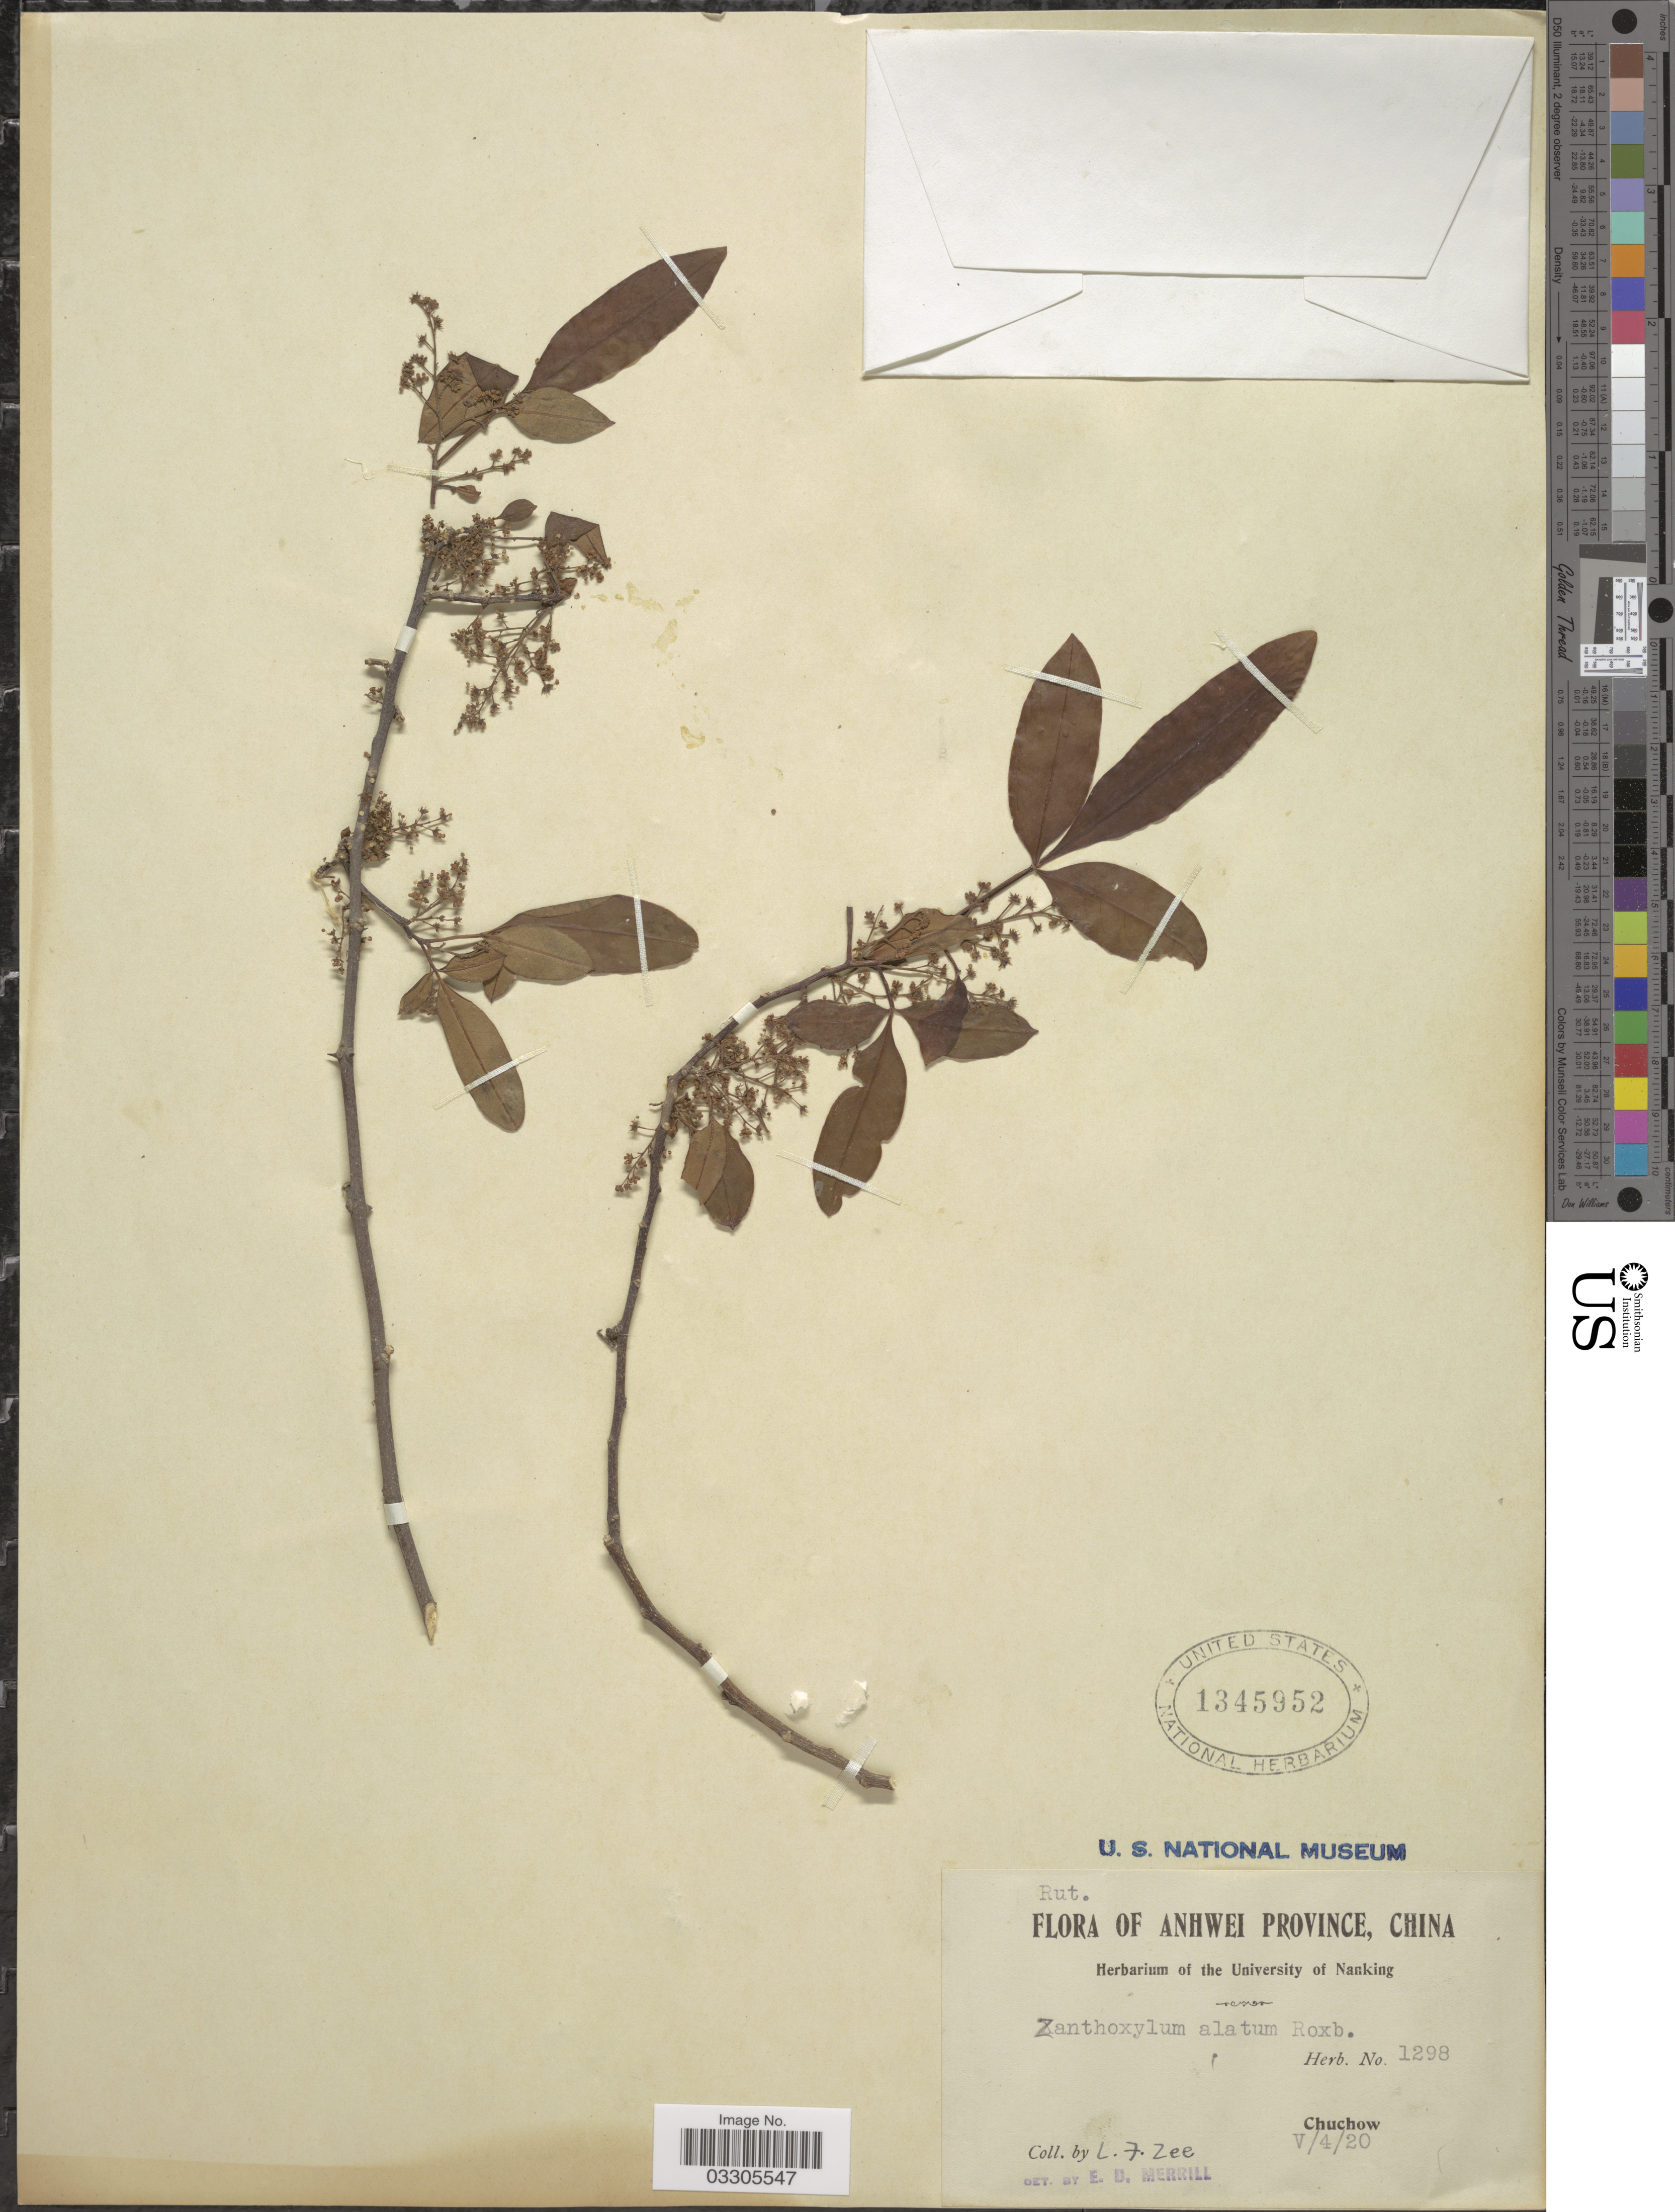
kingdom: Plantae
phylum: Tracheophyta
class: Magnoliopsida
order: Sapindales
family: Rutaceae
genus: Zanthoxylum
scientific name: Zanthoxylum armatum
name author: DC.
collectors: L. Zee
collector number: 1298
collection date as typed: Transcribed d/m/y: 4/5/20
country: China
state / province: Anhui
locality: Anhwei Province, Chuchow.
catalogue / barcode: US 1345952